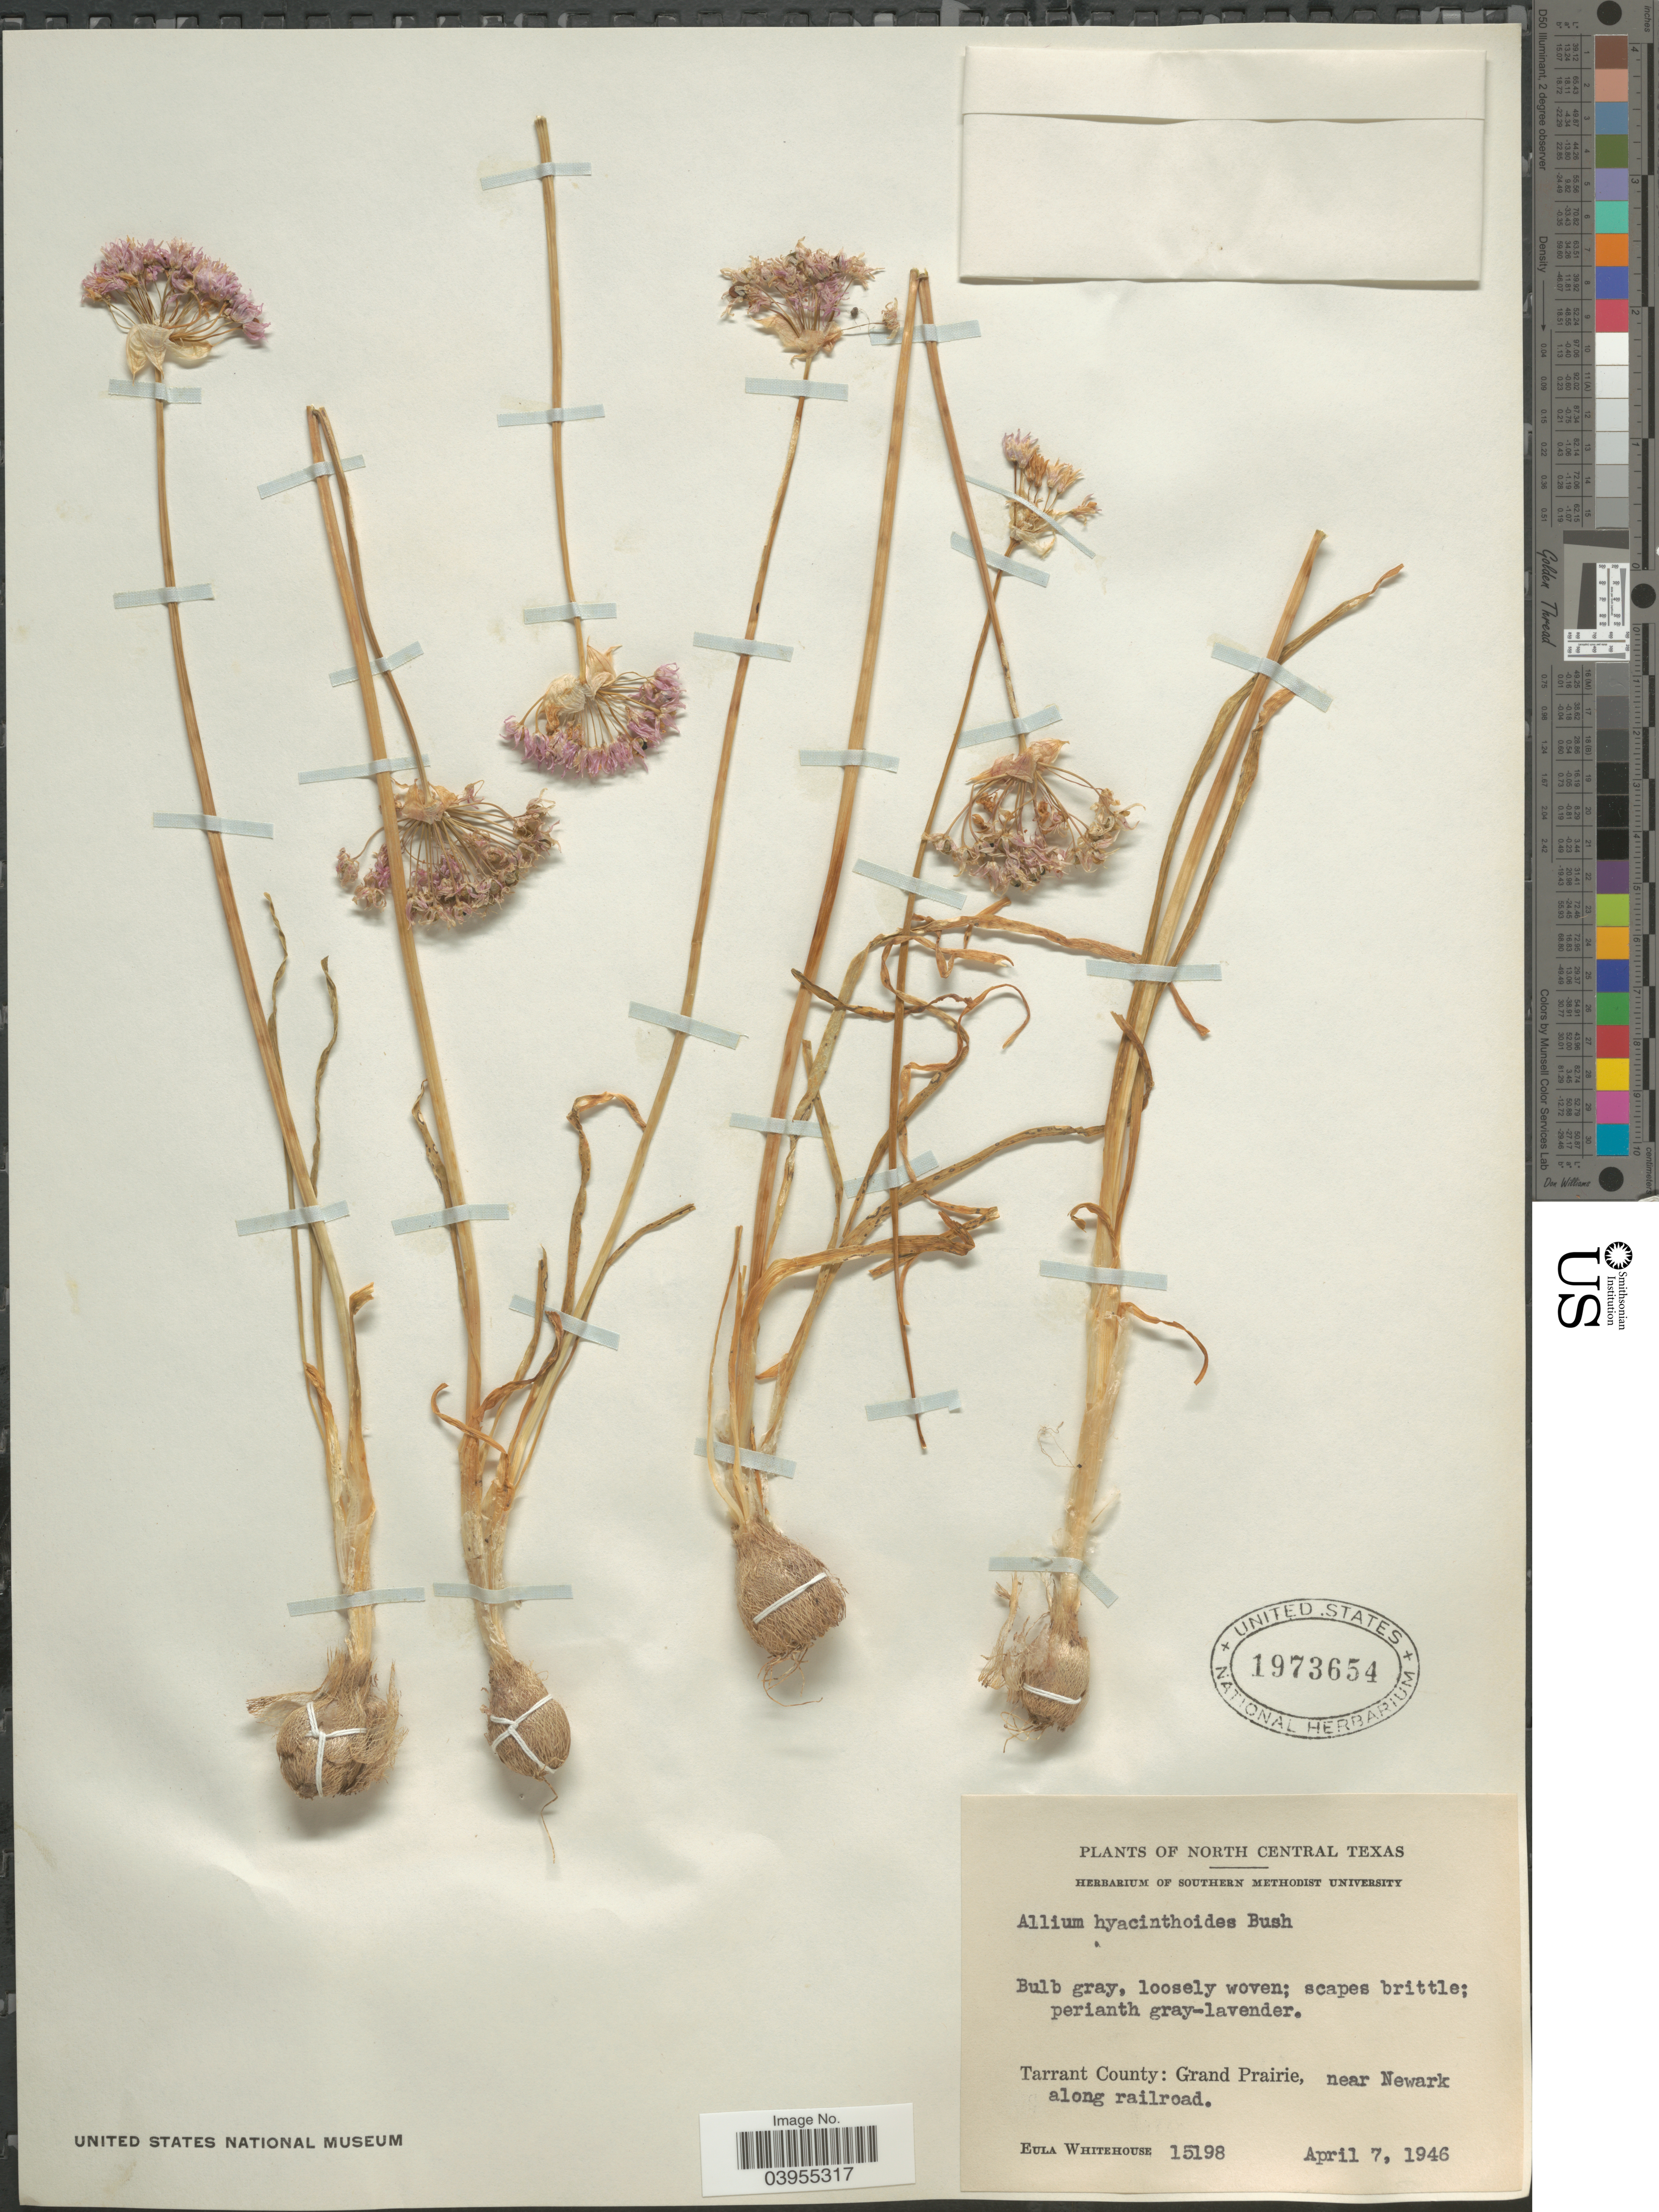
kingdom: Plantae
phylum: Tracheophyta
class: Liliopsida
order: Asparagales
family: Amaryllidaceae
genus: Allium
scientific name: Allium canadense var. hyacinthoides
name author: (Bush) Ownbey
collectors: E. Whitehouse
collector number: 15198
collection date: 1946-04-07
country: United States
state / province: Texas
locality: North Central Texas. Tarrant County: Grand Prairie, near Newark along railroad.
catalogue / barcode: US 1973654